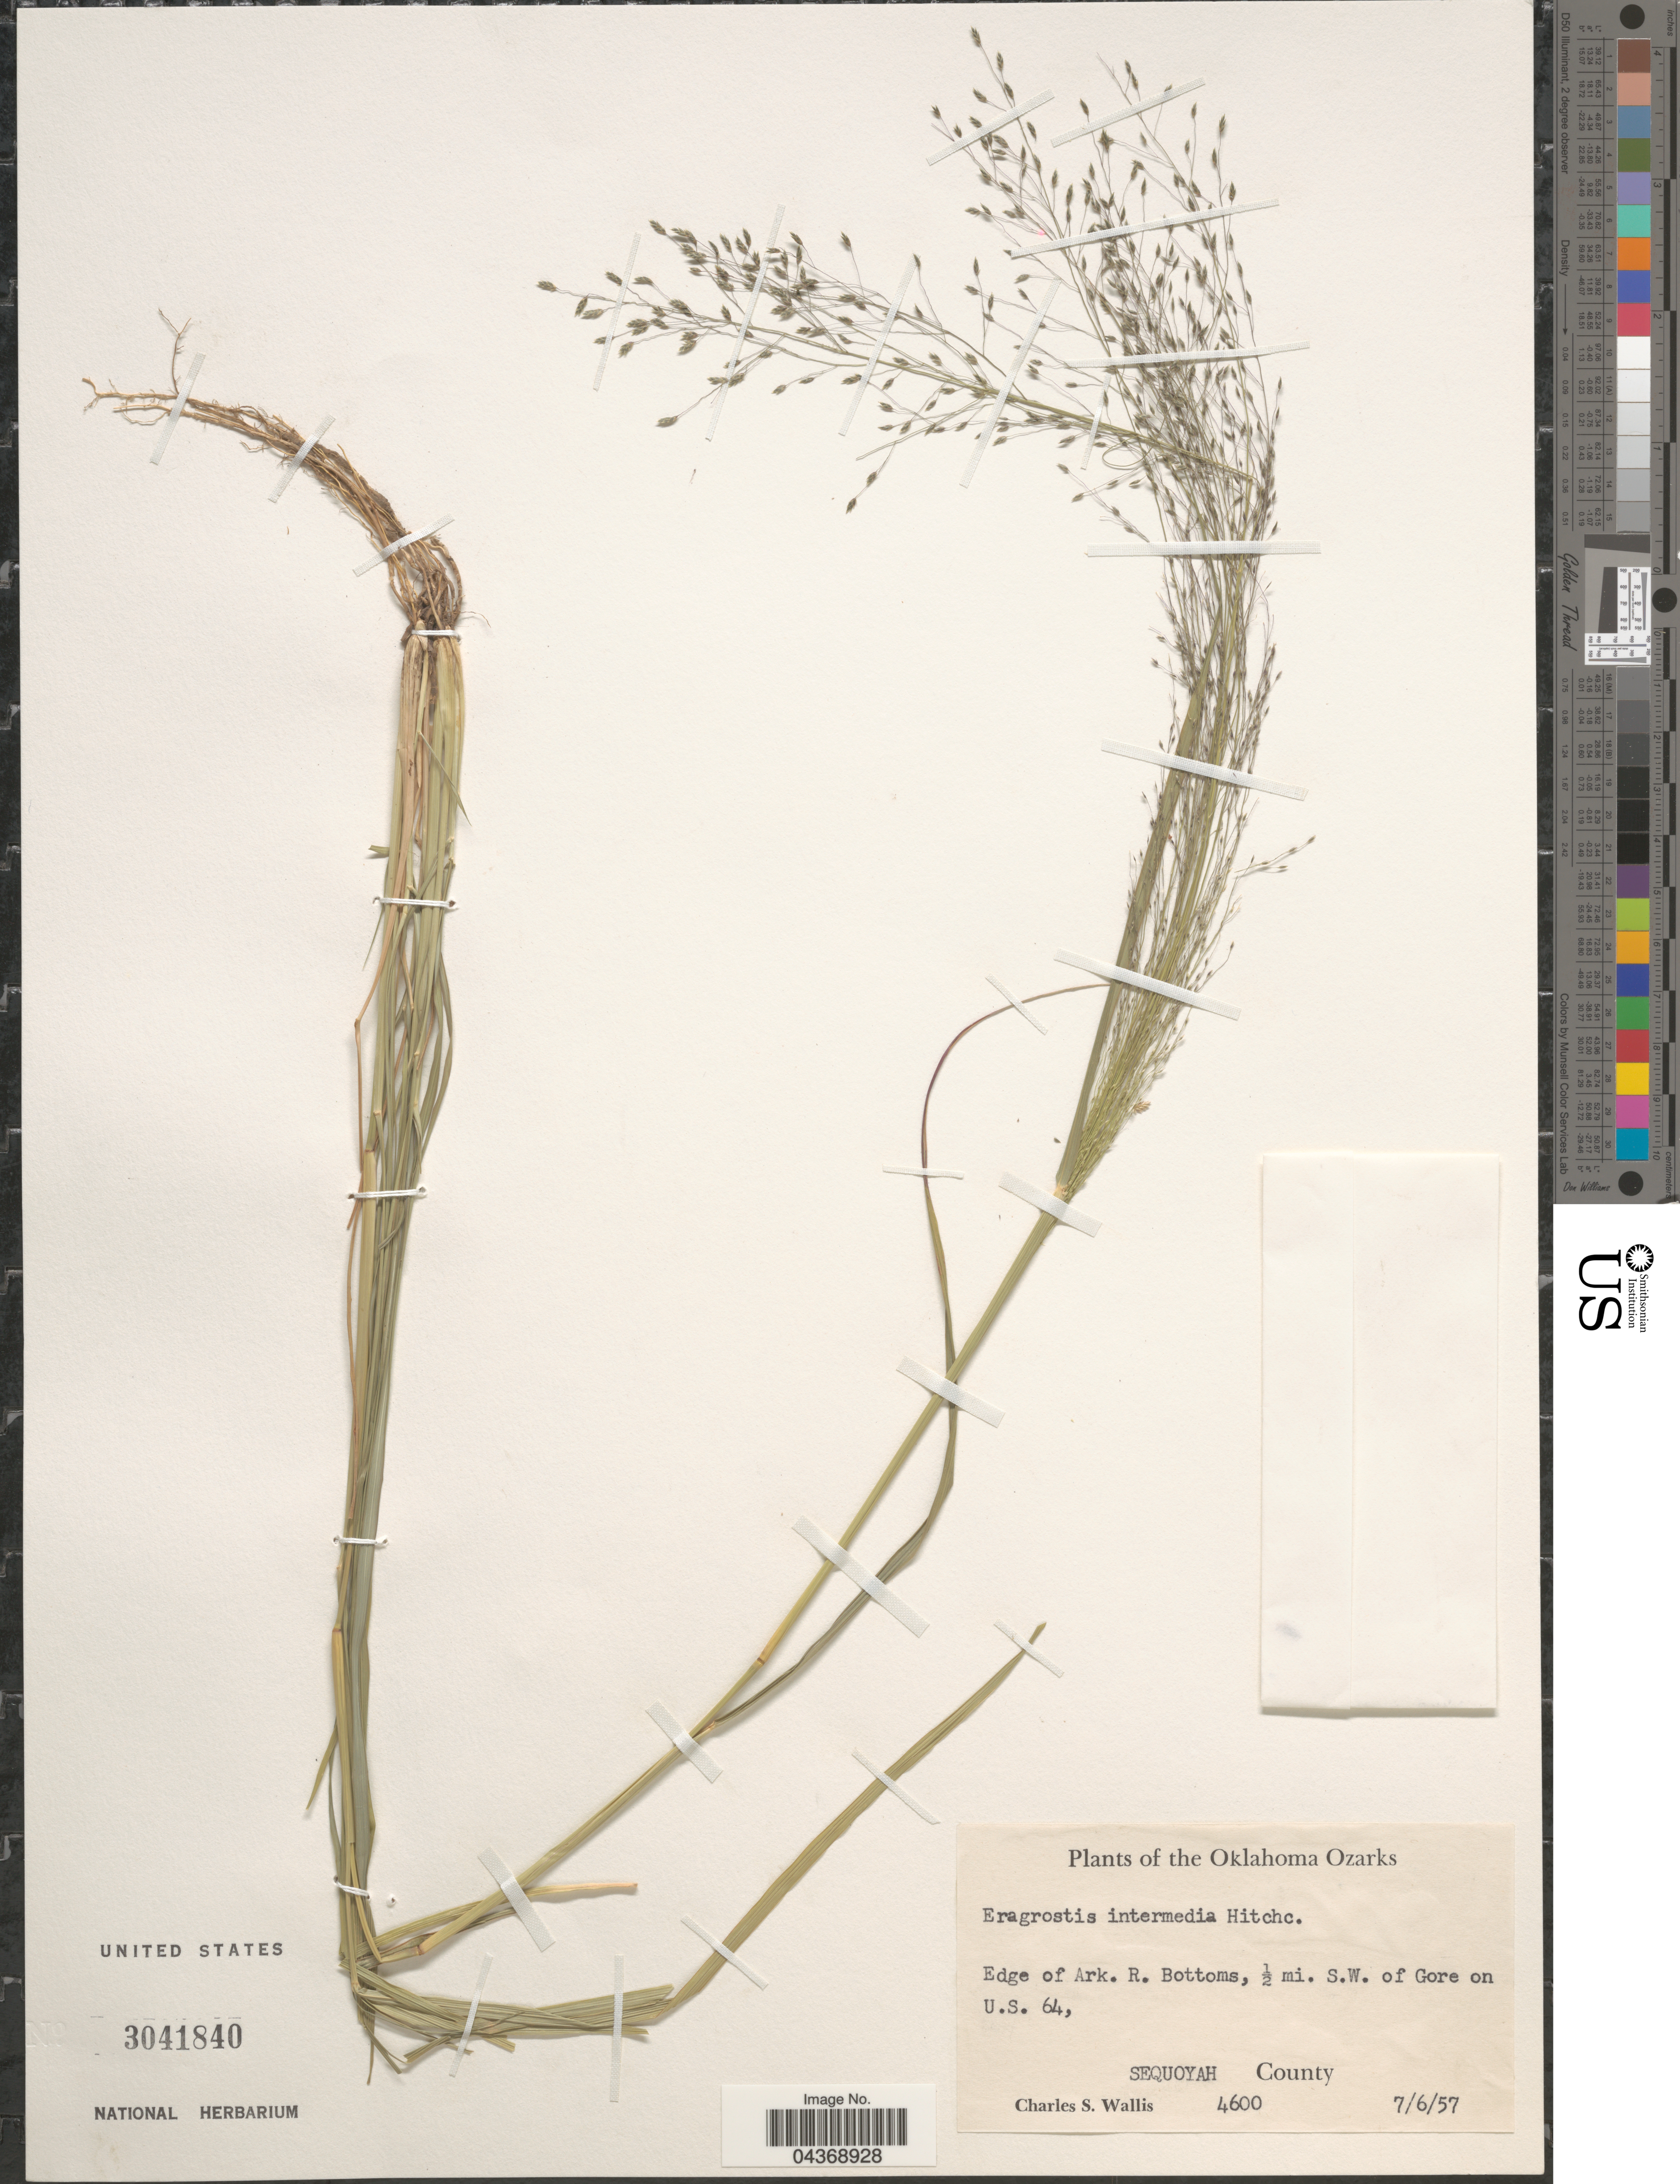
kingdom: Plantae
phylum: Tracheophyta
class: Liliopsida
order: Poales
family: Poaceae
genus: Eragrostis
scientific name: Eragrostis intermedia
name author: Hitchc.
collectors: C. Wallis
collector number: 4600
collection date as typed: Transcribed d/m/y: 6/7/57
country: United States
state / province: Oklahoma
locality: The Oklahoma Ozarks. Edge of Ark. R. Bottoms, ½ mi. S.W. of Gore on U.S. 64, Sequoyah County.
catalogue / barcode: US 3041840